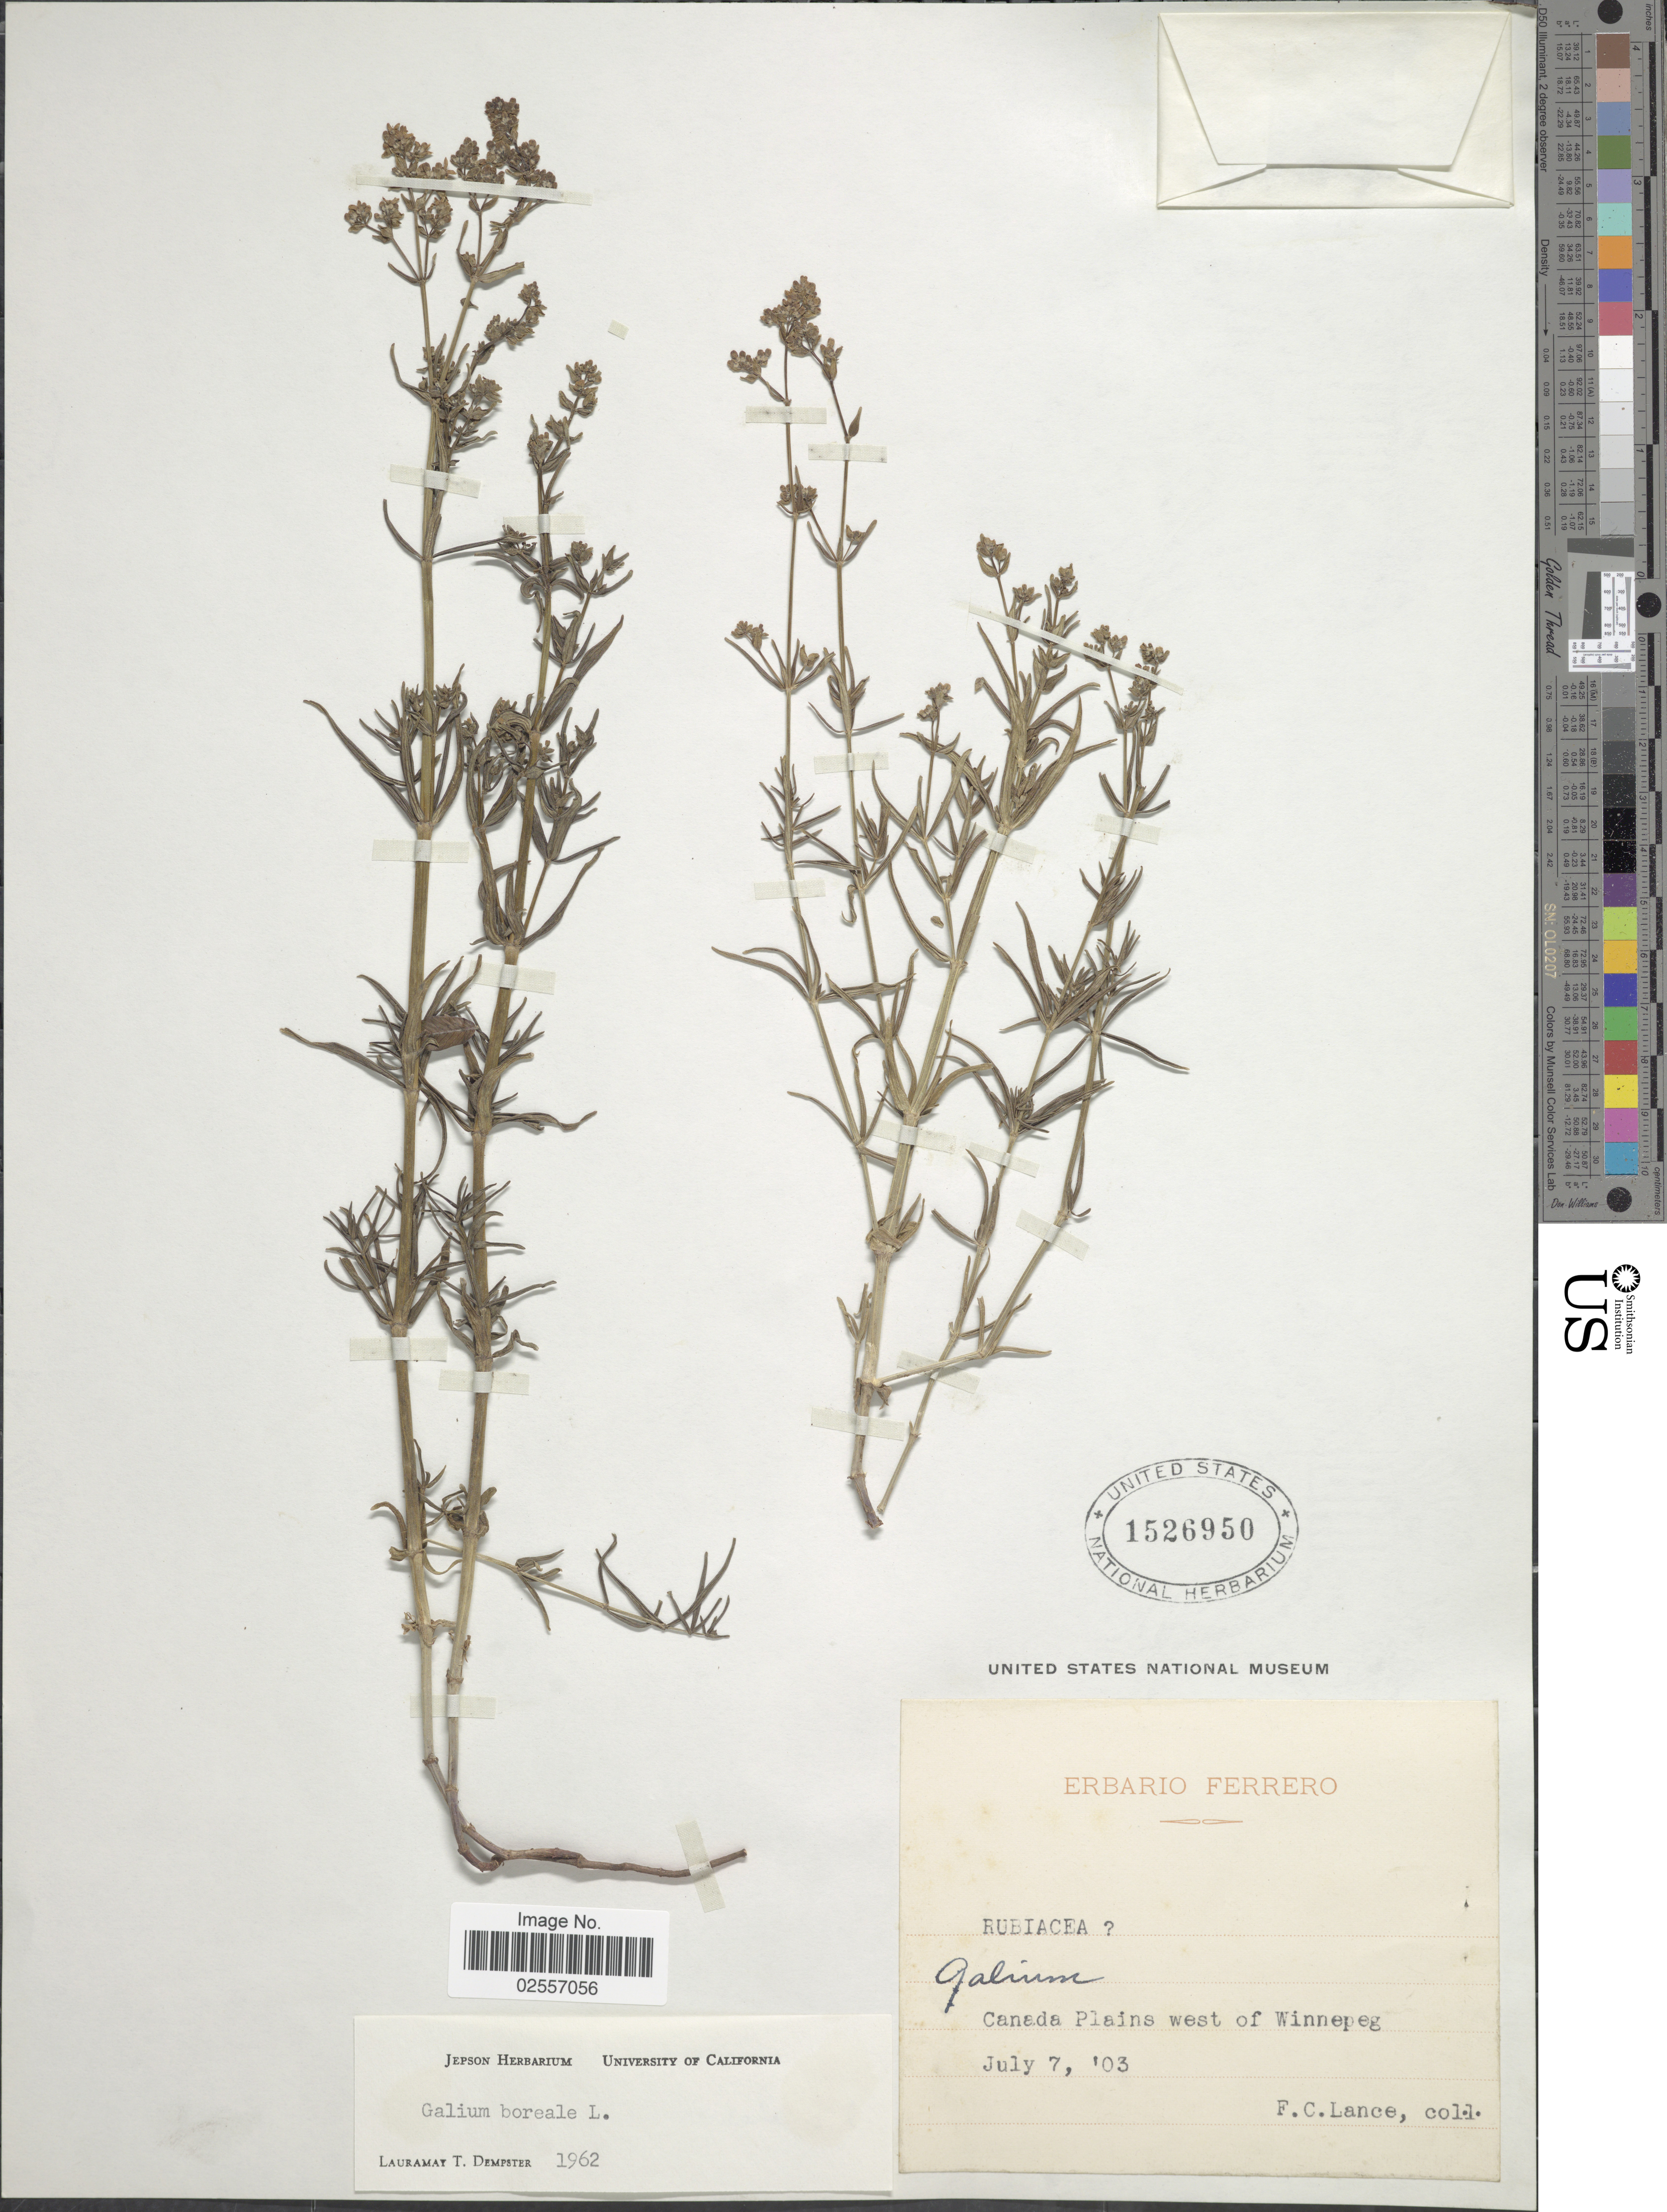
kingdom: Plantae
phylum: Tracheophyta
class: Magnoliopsida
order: Gentianales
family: Rubiaceae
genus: Galium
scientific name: Galium boreale L.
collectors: F. Lance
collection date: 1903-07-07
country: Canada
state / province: Manitoba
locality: Plains west of Winnipeg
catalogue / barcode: US 1526950